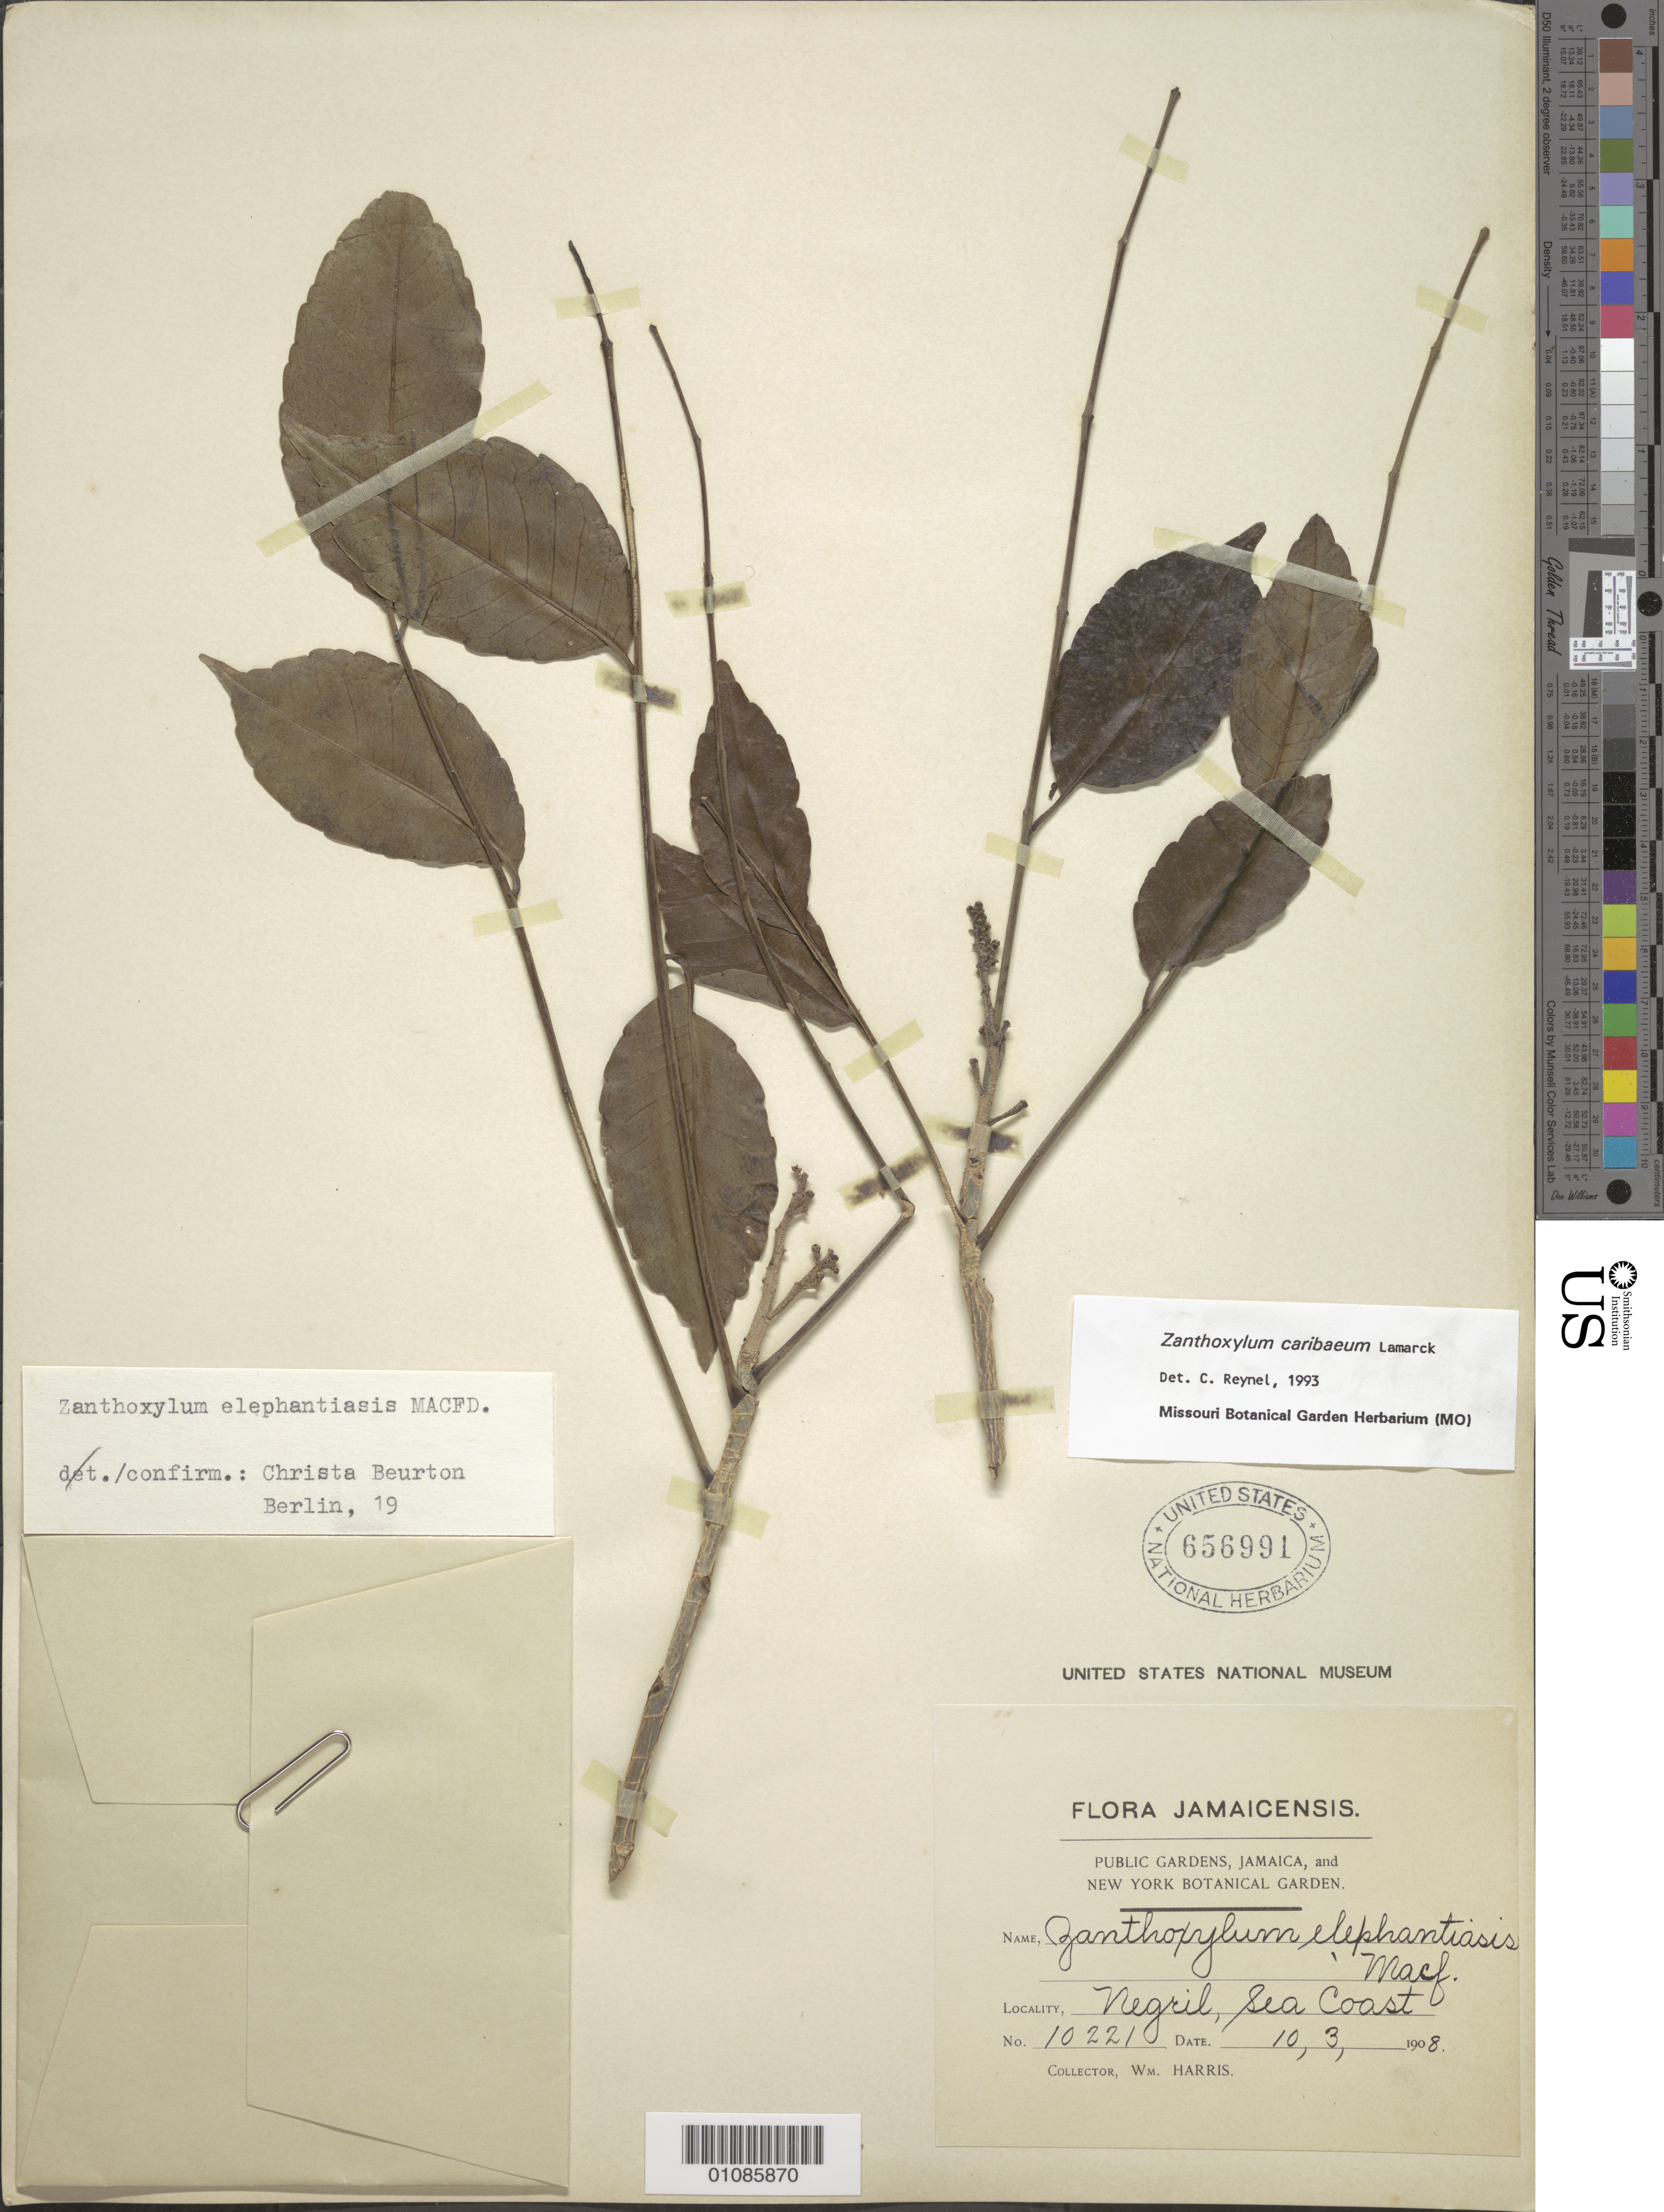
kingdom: Plantae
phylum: Tracheophyta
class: Magnoliopsida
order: Sapindales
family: Rutaceae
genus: Zanthoxylum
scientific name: Zanthoxylum caribaeum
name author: Lam.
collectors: W. Harris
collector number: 10221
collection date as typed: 03 Oct 1908 to 10 Mar 1908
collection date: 1908-03-10/1908-10-03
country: Jamaica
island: Jamaica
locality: Seat coast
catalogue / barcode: US 656991